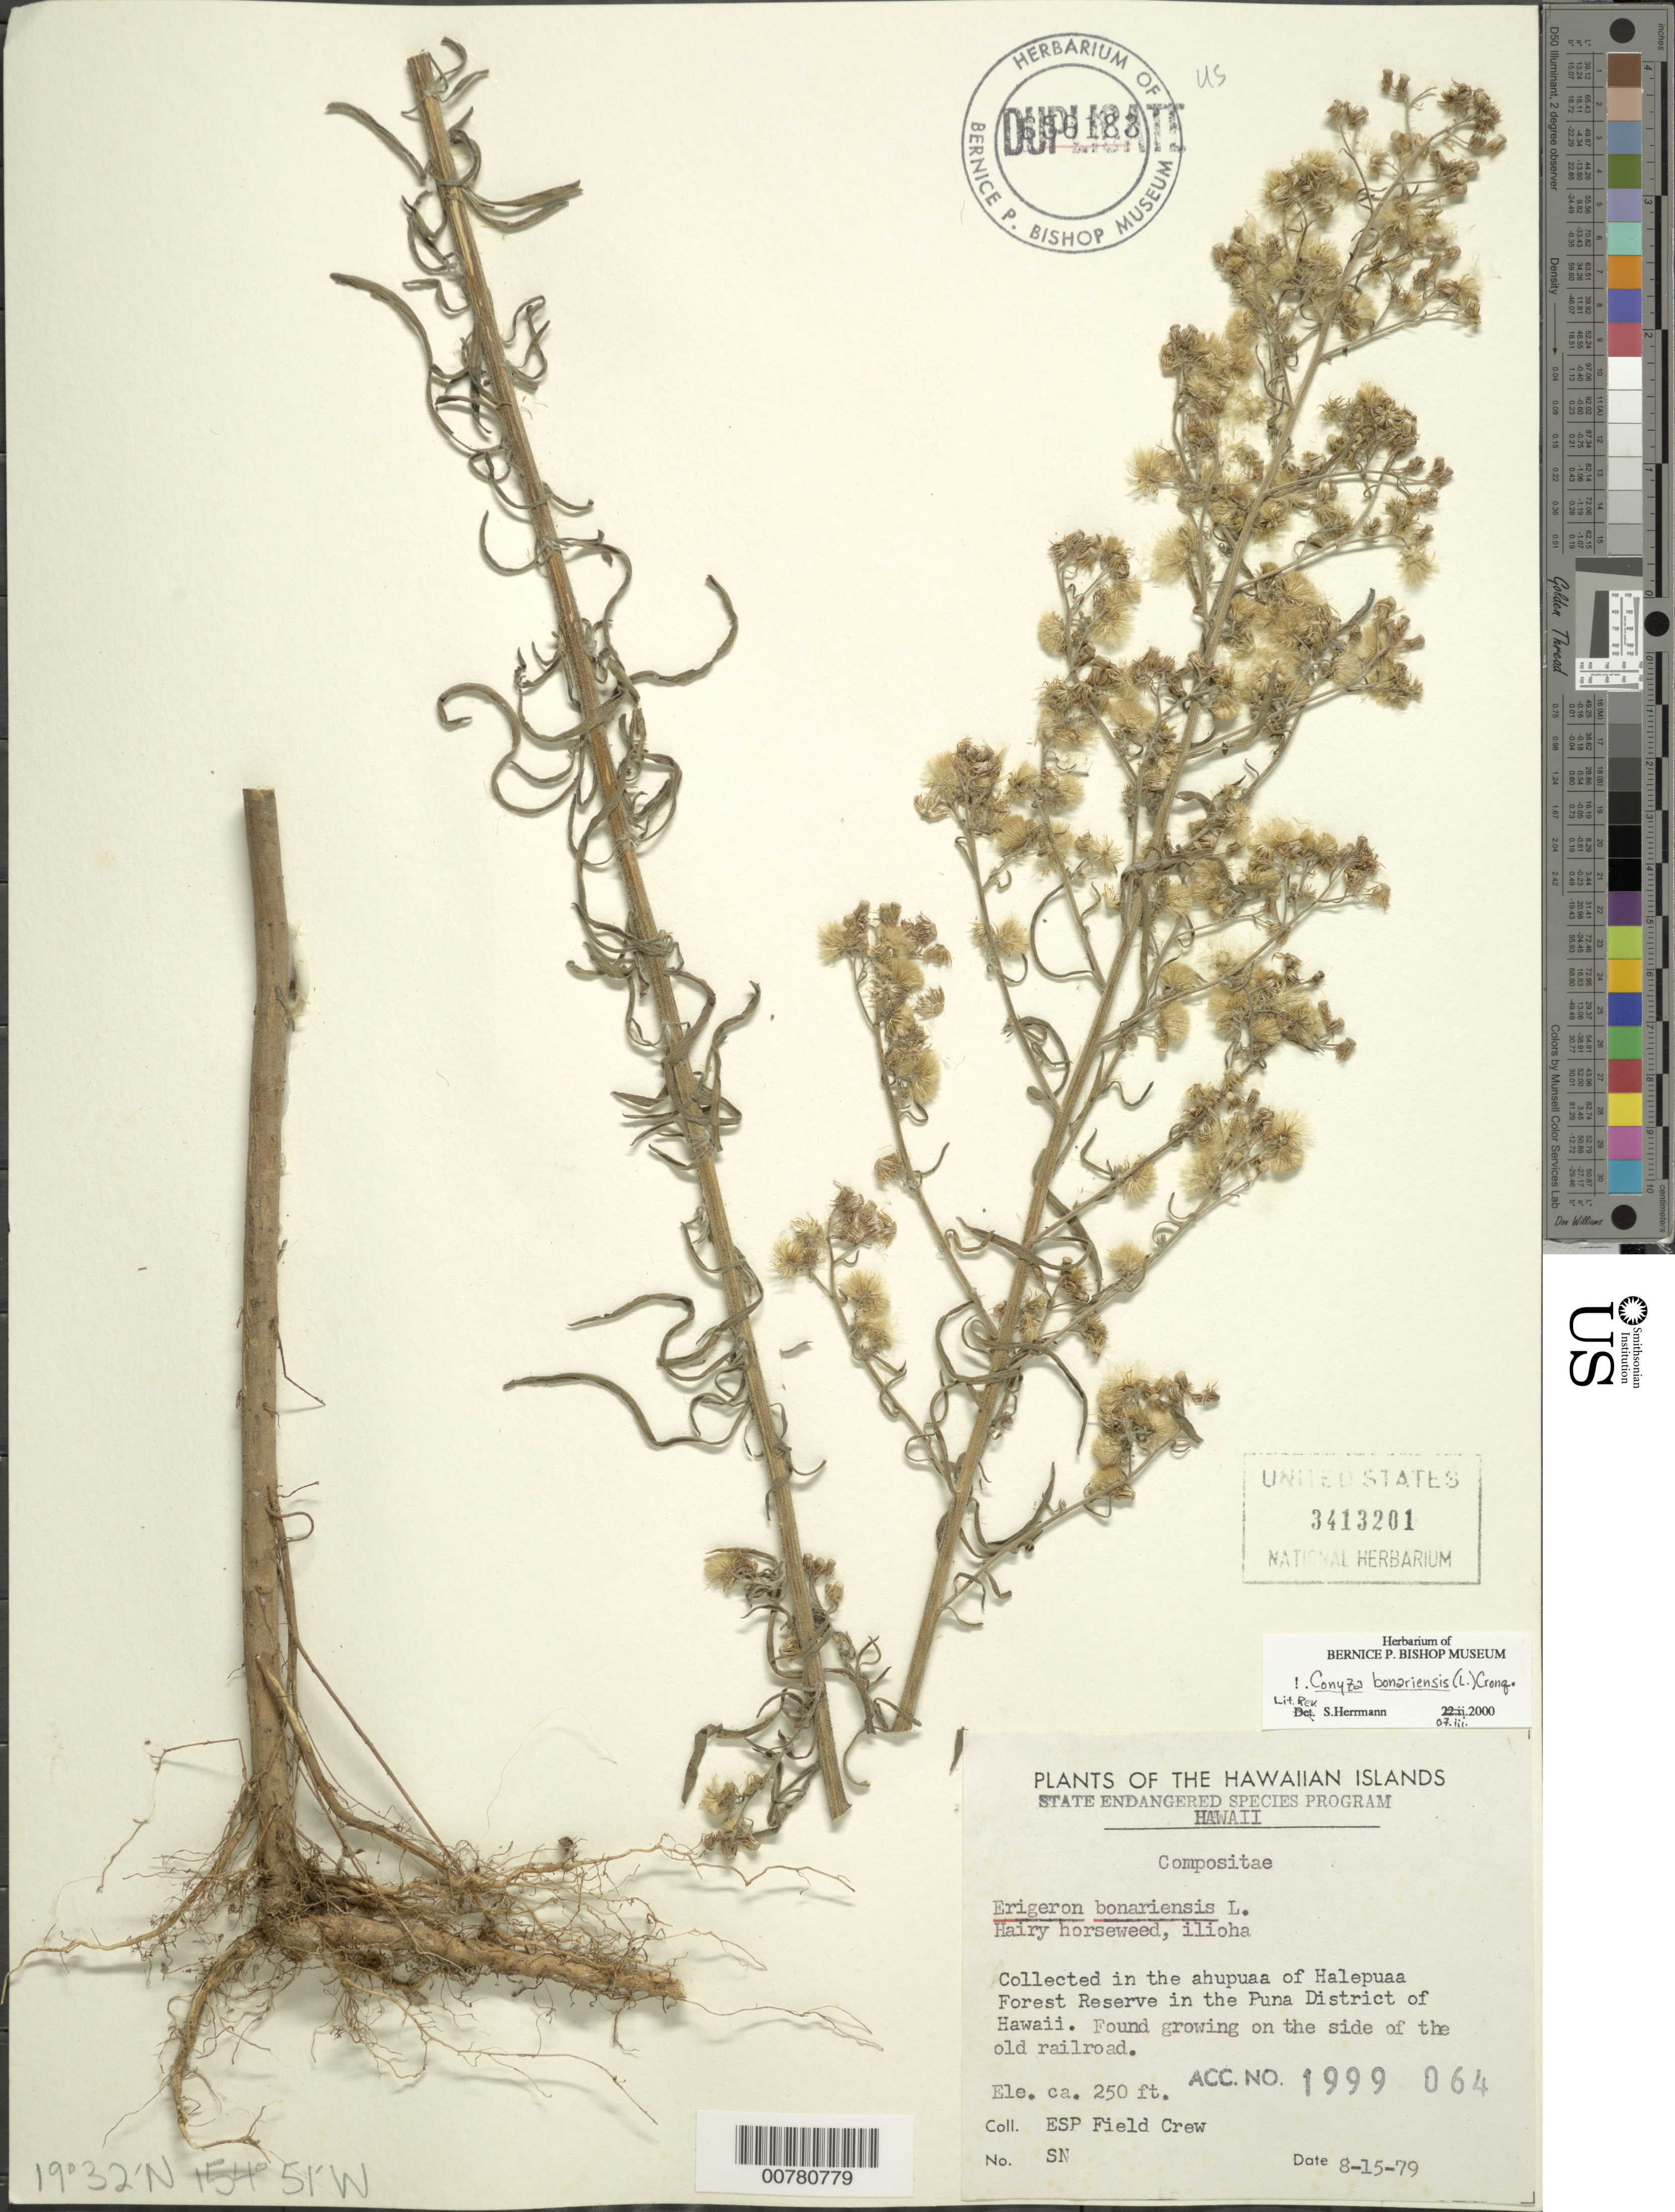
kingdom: Plantae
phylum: Tracheophyta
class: Magnoliopsida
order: Asterales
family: Asteraceae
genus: Erigeron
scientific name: Erigeron bonariensis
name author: L.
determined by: Wagner, W. L., (BOT), Smithsonian Institution - National Museum of Natural History (UNITED STATES)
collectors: ESP Field Crew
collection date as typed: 15 Aug 1979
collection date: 1979-08-15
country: United States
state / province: Hawaii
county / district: Hawaii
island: Hawaii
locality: Puna District, collected in the ahupua'a of Halepuaa Reserve.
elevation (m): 76.2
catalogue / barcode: US 3413201